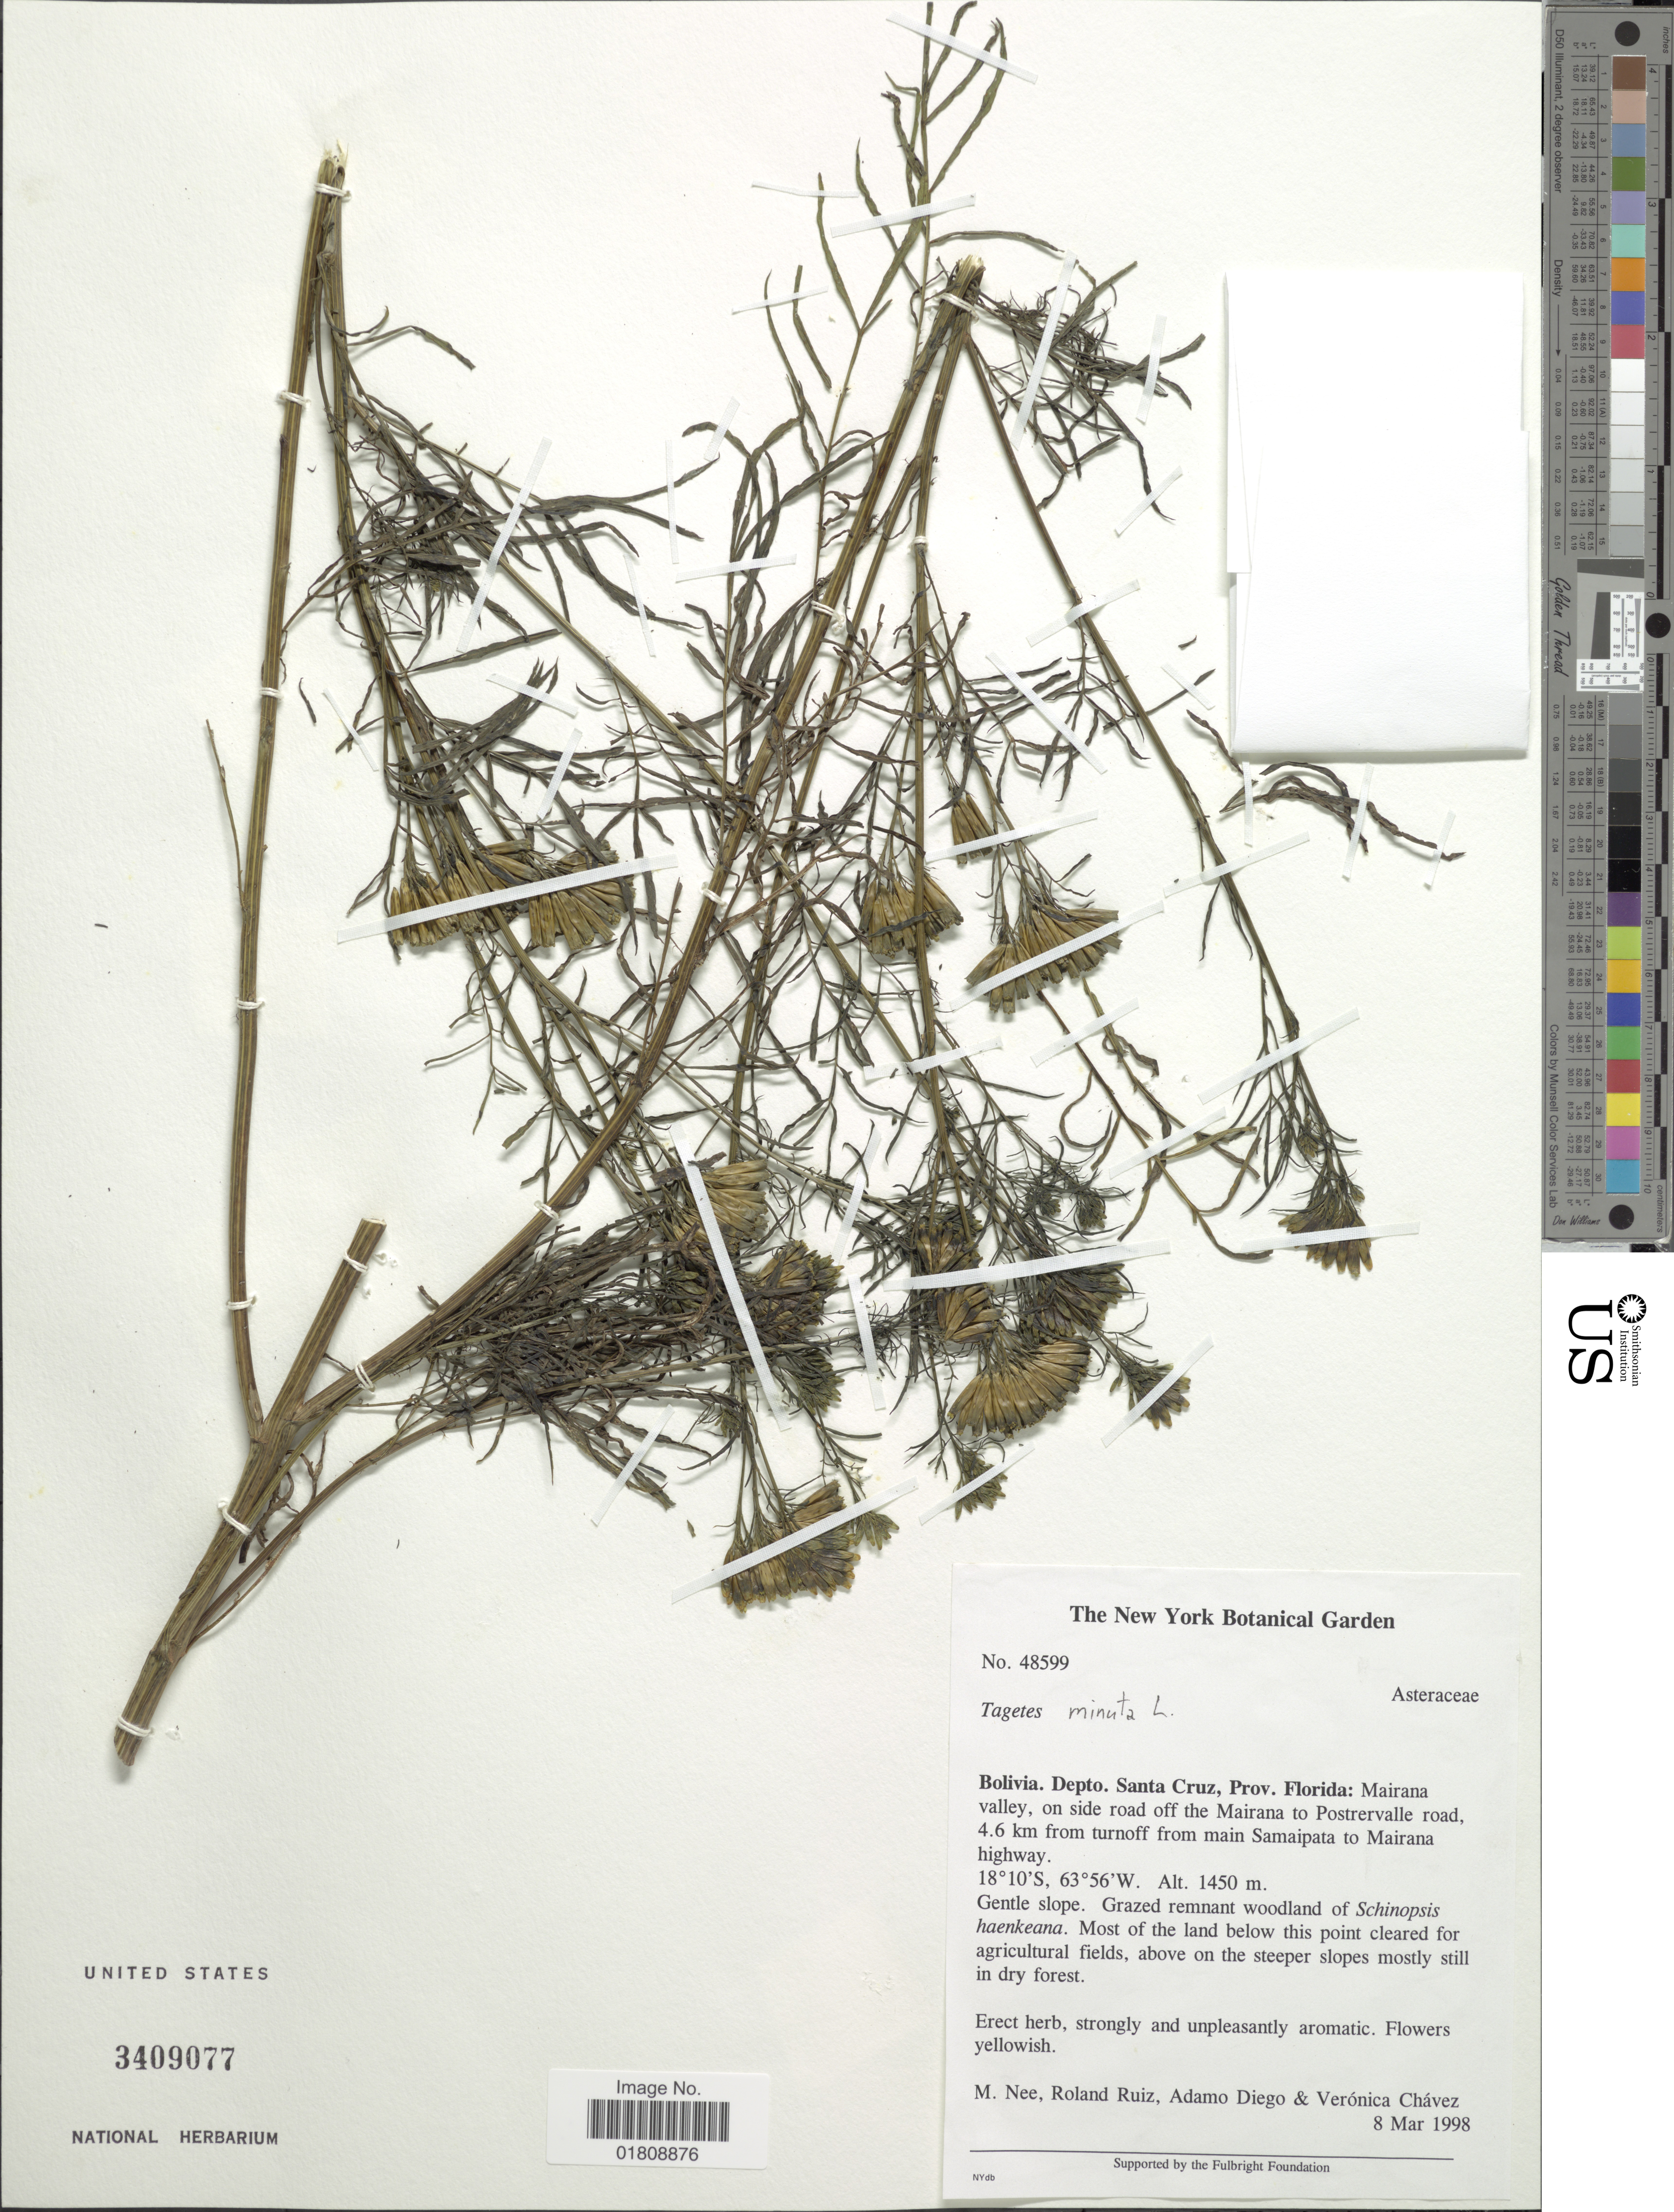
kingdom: Plantae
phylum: Tracheophyta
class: Magnoliopsida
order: Asterales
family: Asteraceae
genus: Tagetes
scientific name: Tagetes minuta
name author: L.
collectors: M. Nee, R. Ruiz, A. Diego & V. Chavez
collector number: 48599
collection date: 1998-03-08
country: Bolivia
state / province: Santa Cruz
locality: Prov. Florida, Mairana valley, on side road off the Mairana to Postrervalle road, 4.6 km from turnoff from main Samaipata to Mairana highway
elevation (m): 1450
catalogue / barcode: US 3409077